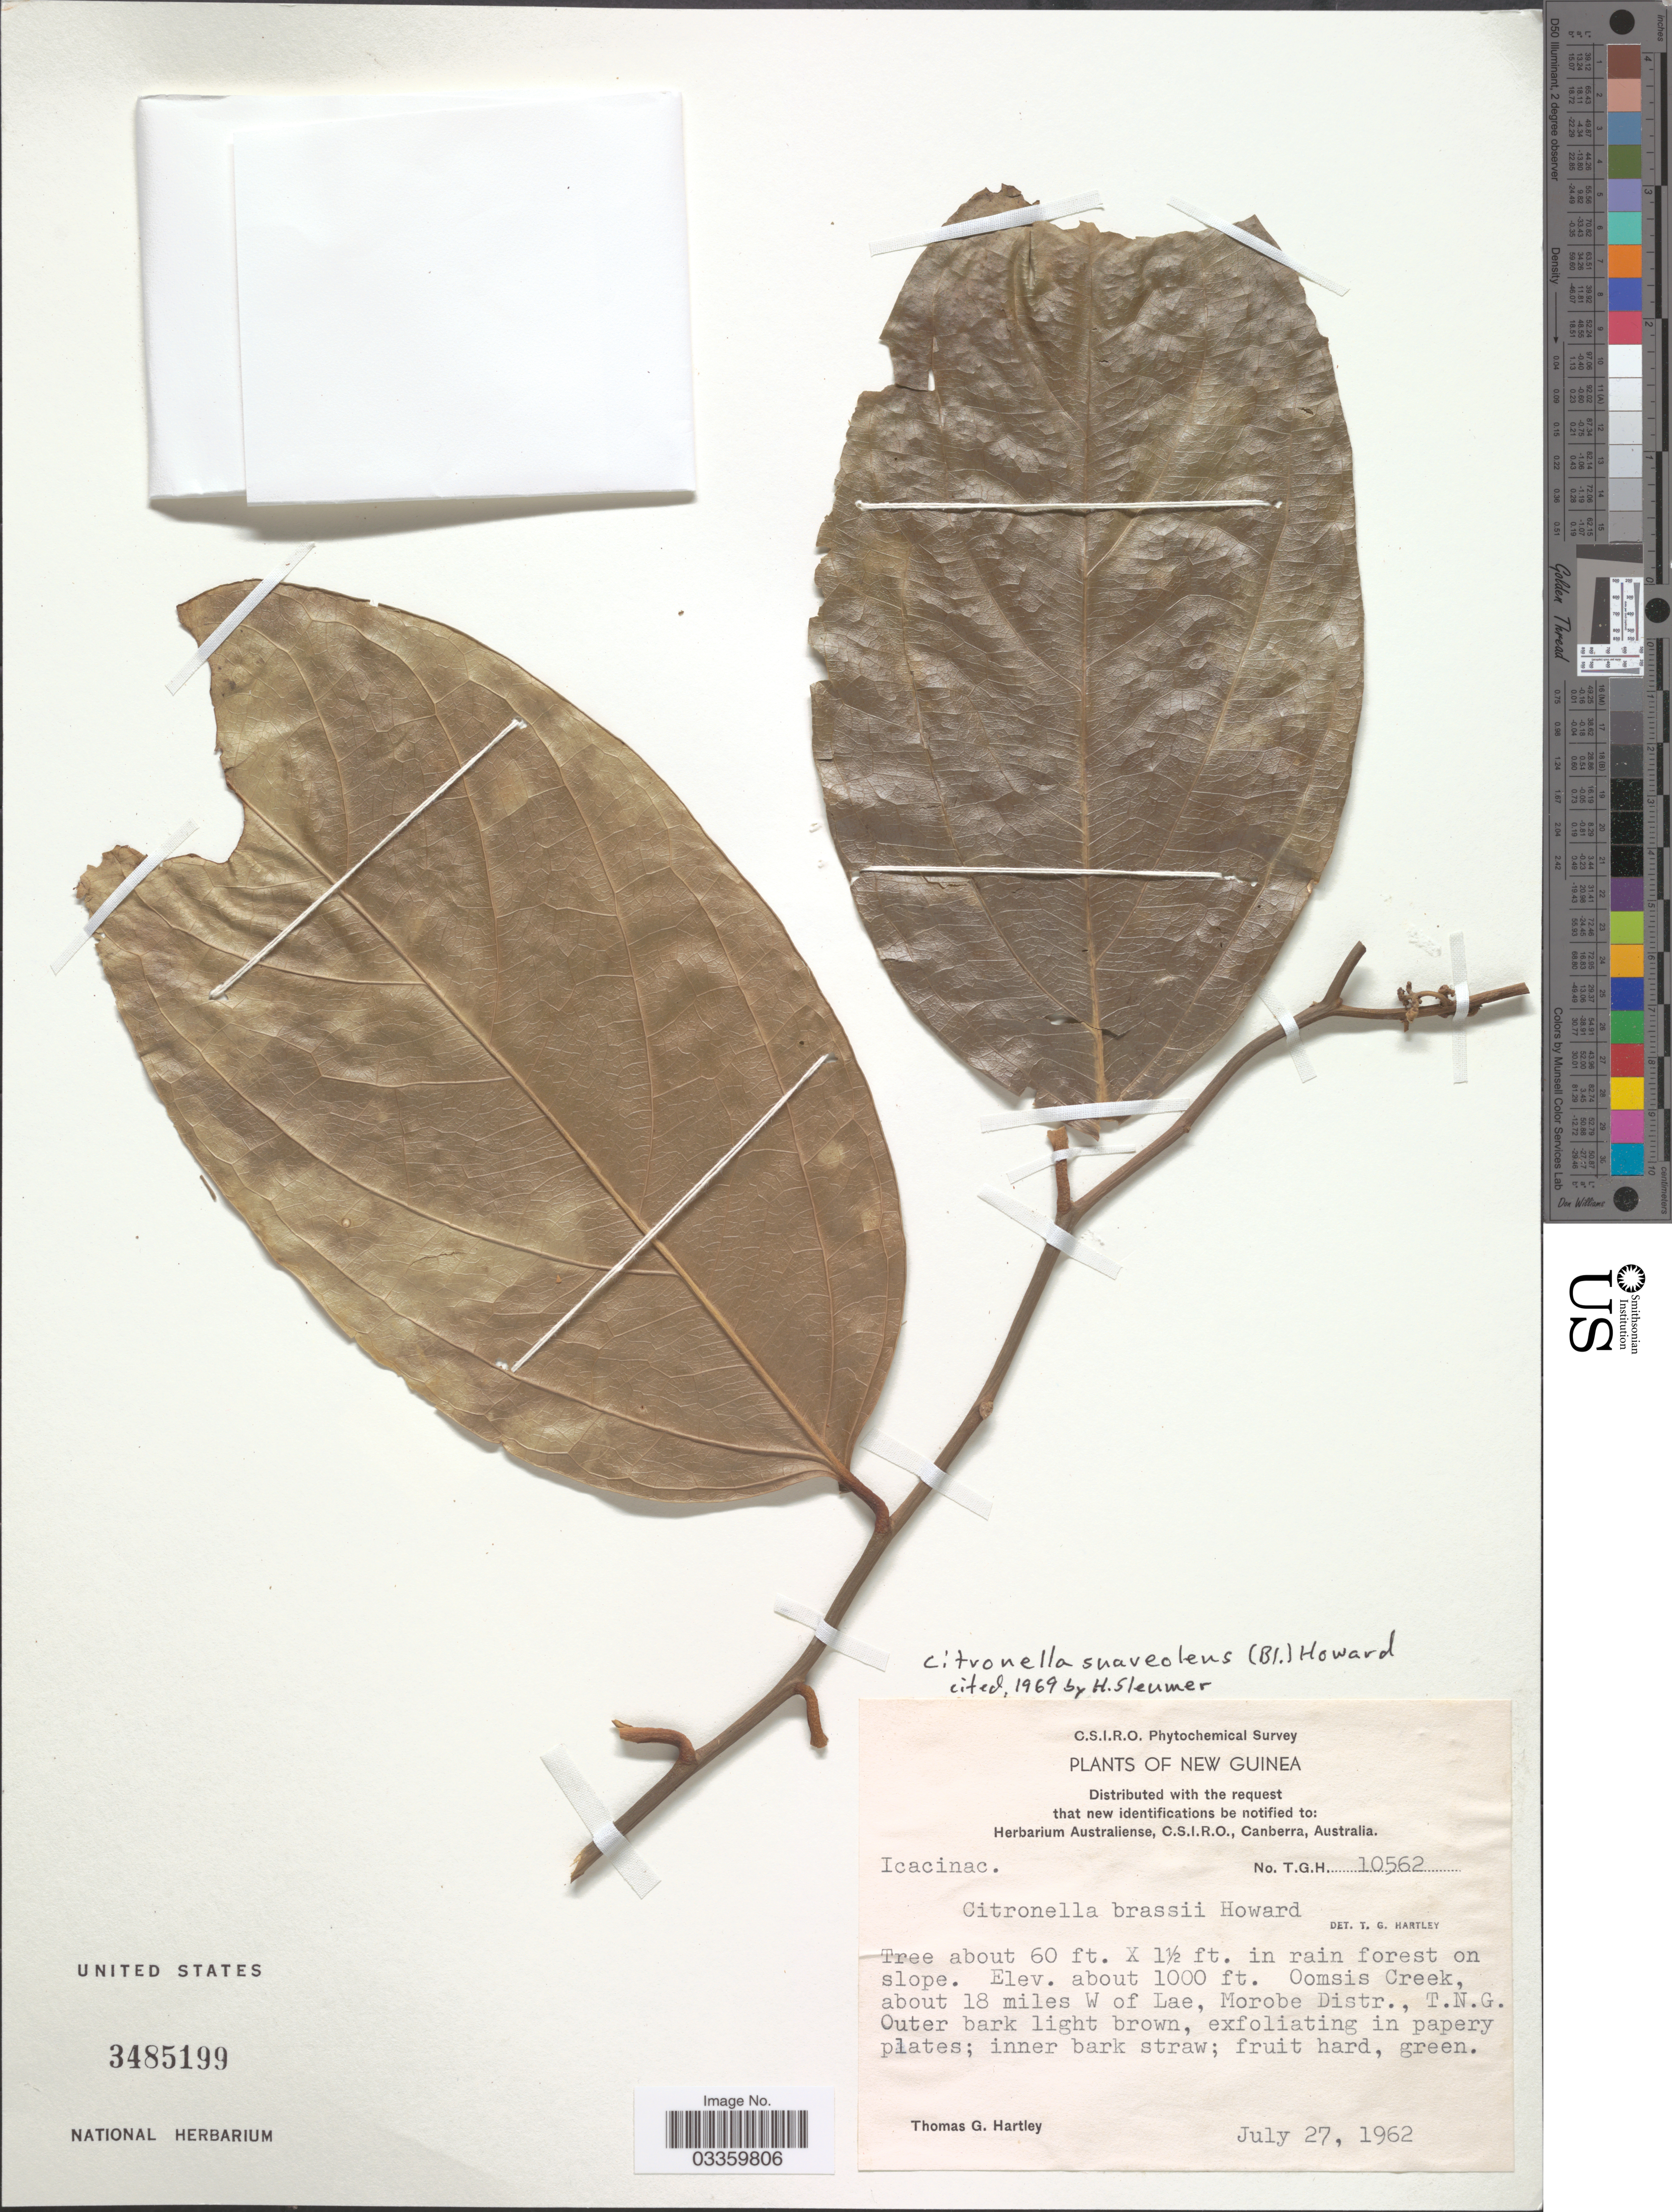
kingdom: Plantae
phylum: Tracheophyta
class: Magnoliopsida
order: Cardiopteridales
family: Cardiopteridaceae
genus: Citronella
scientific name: Citronella suaveolens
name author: (Blume) R.A. Howard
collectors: T. G. Hartley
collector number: T.G.H. 10562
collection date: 1962-07-27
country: Papua New Guinea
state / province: Morobe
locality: New Guinea. Oomsis Creek, about 18 miles W of Lae, Morobe Distr., T.N.G.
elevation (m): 305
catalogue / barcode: US 3485199